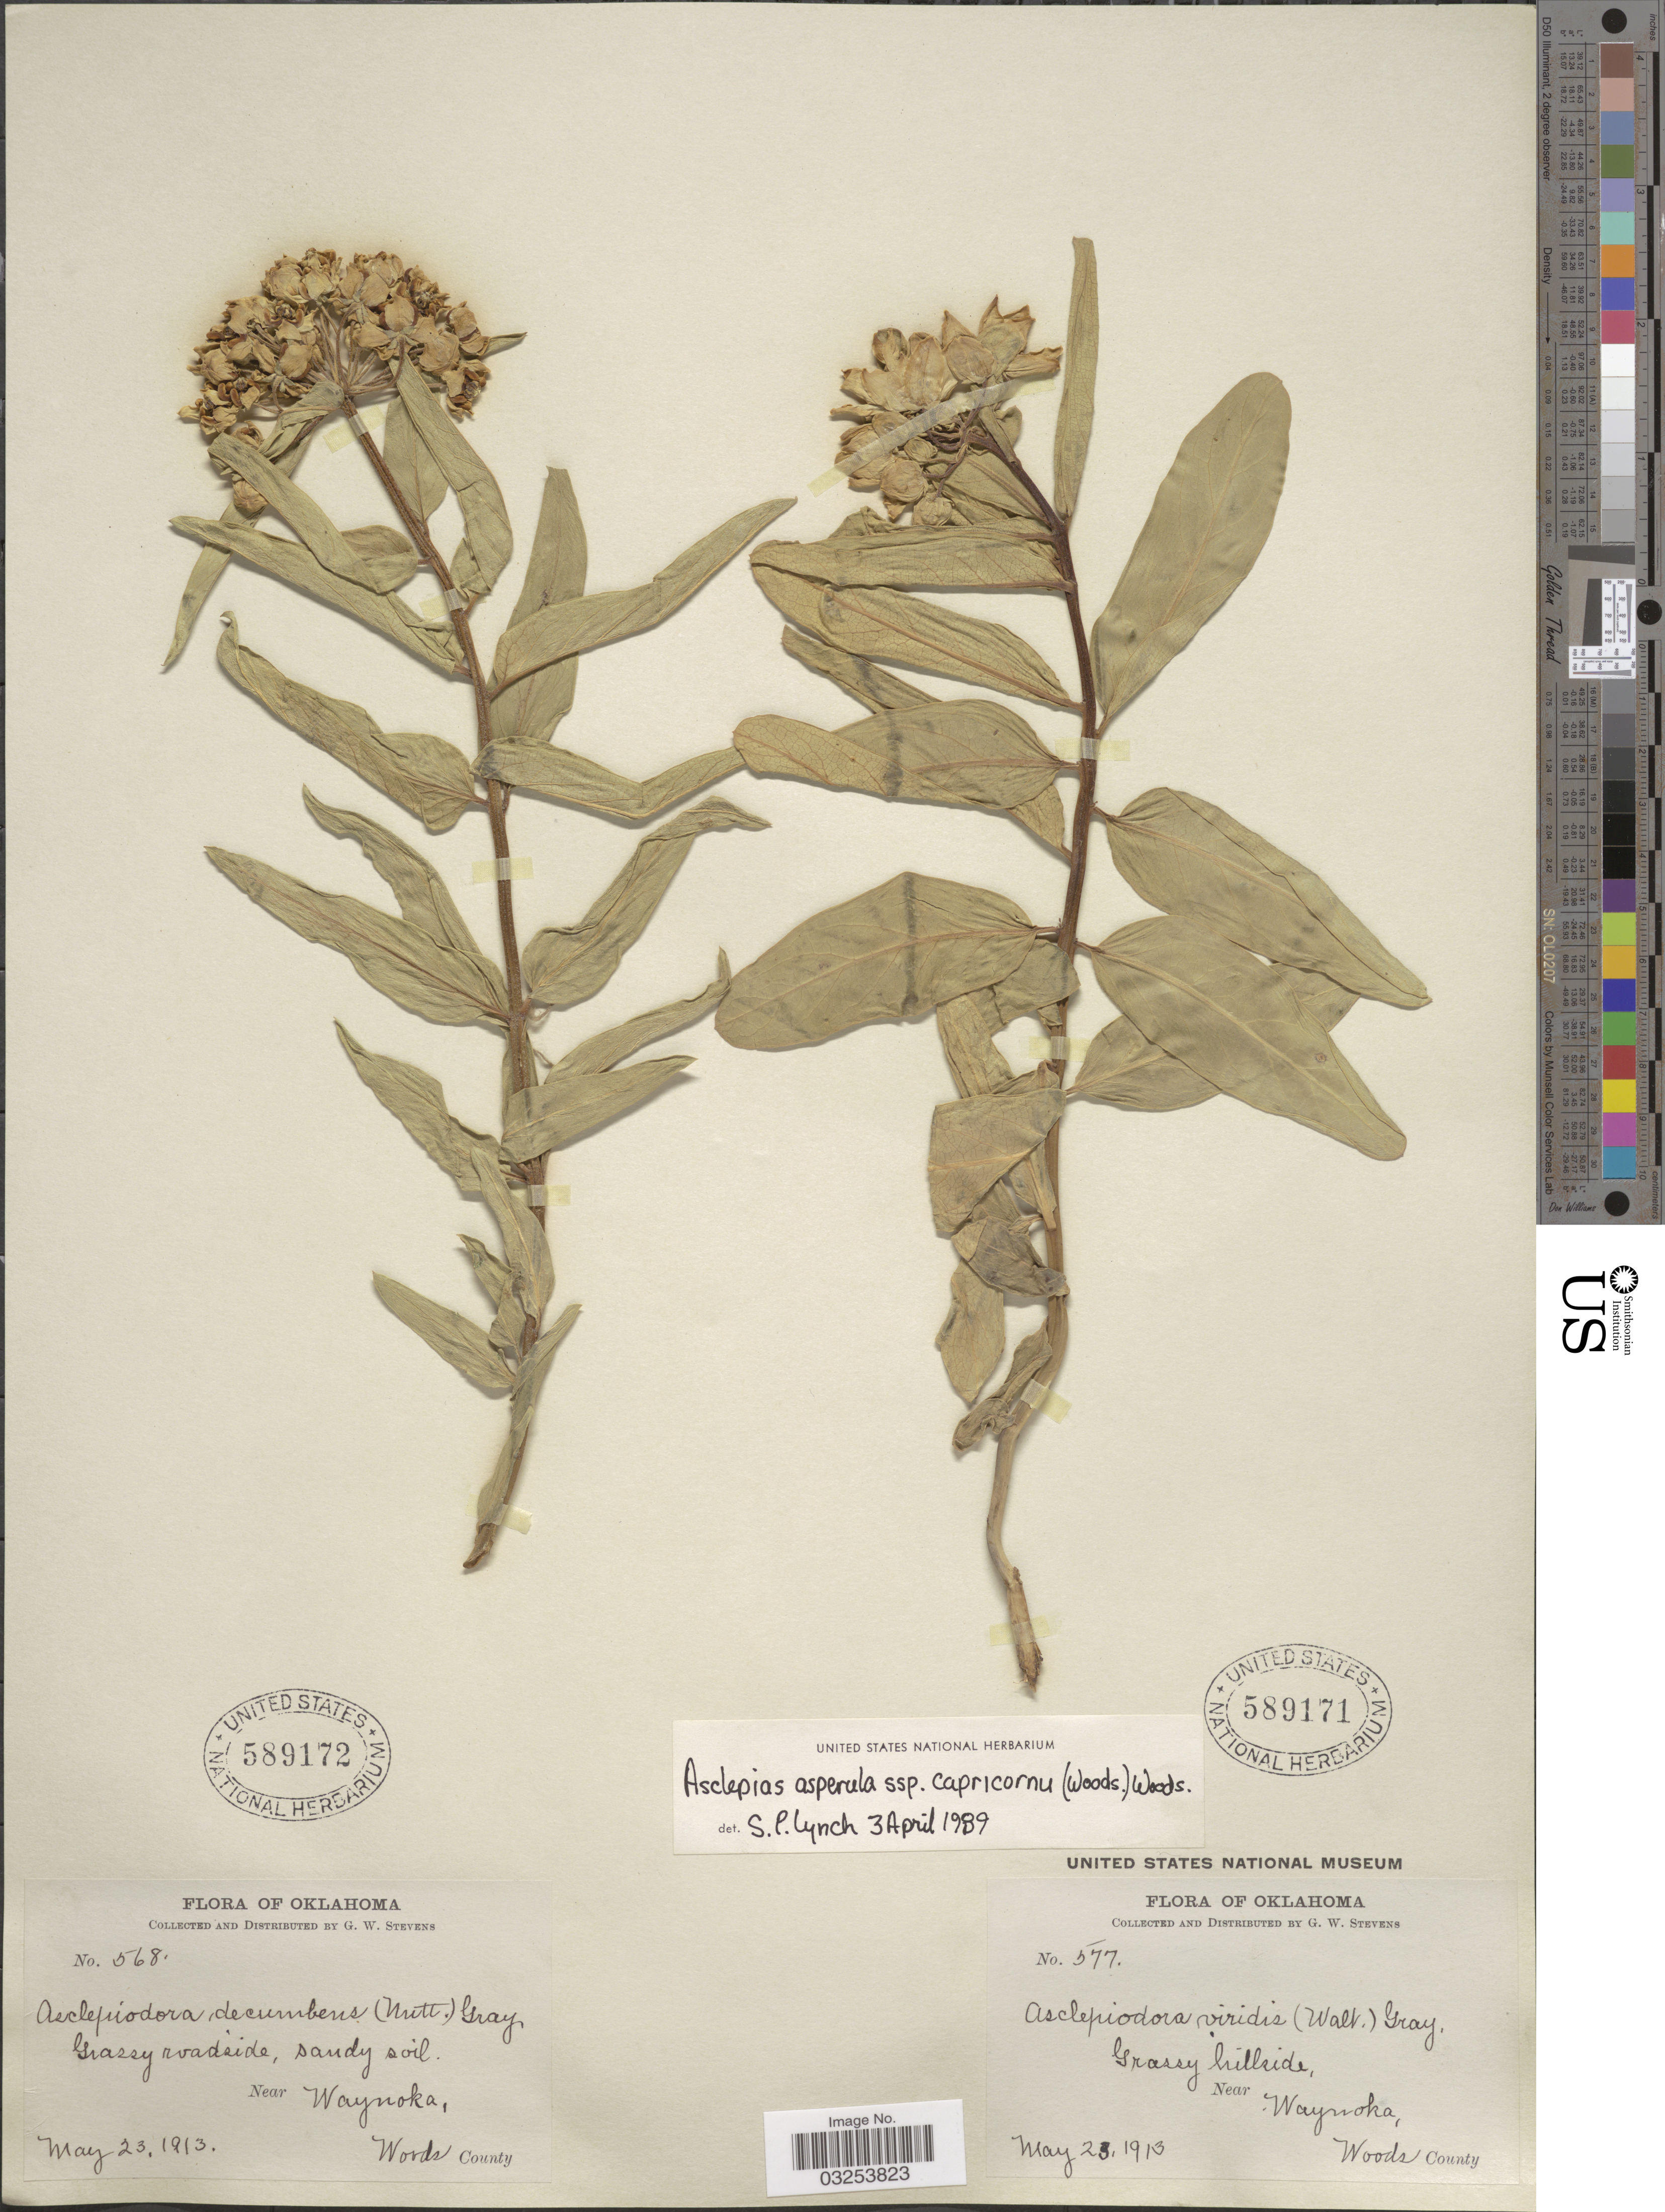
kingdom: Plantae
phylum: Tracheophyta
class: Magnoliopsida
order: Gentianales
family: Apocynaceae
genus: Asclepias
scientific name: Asclepias asperula subsp. capricornus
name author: Woodson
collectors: G. W. Stevens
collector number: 568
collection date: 1913-05-23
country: United States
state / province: Oklahoma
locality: Near Waynoka, Woods County.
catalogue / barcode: US 589172-2